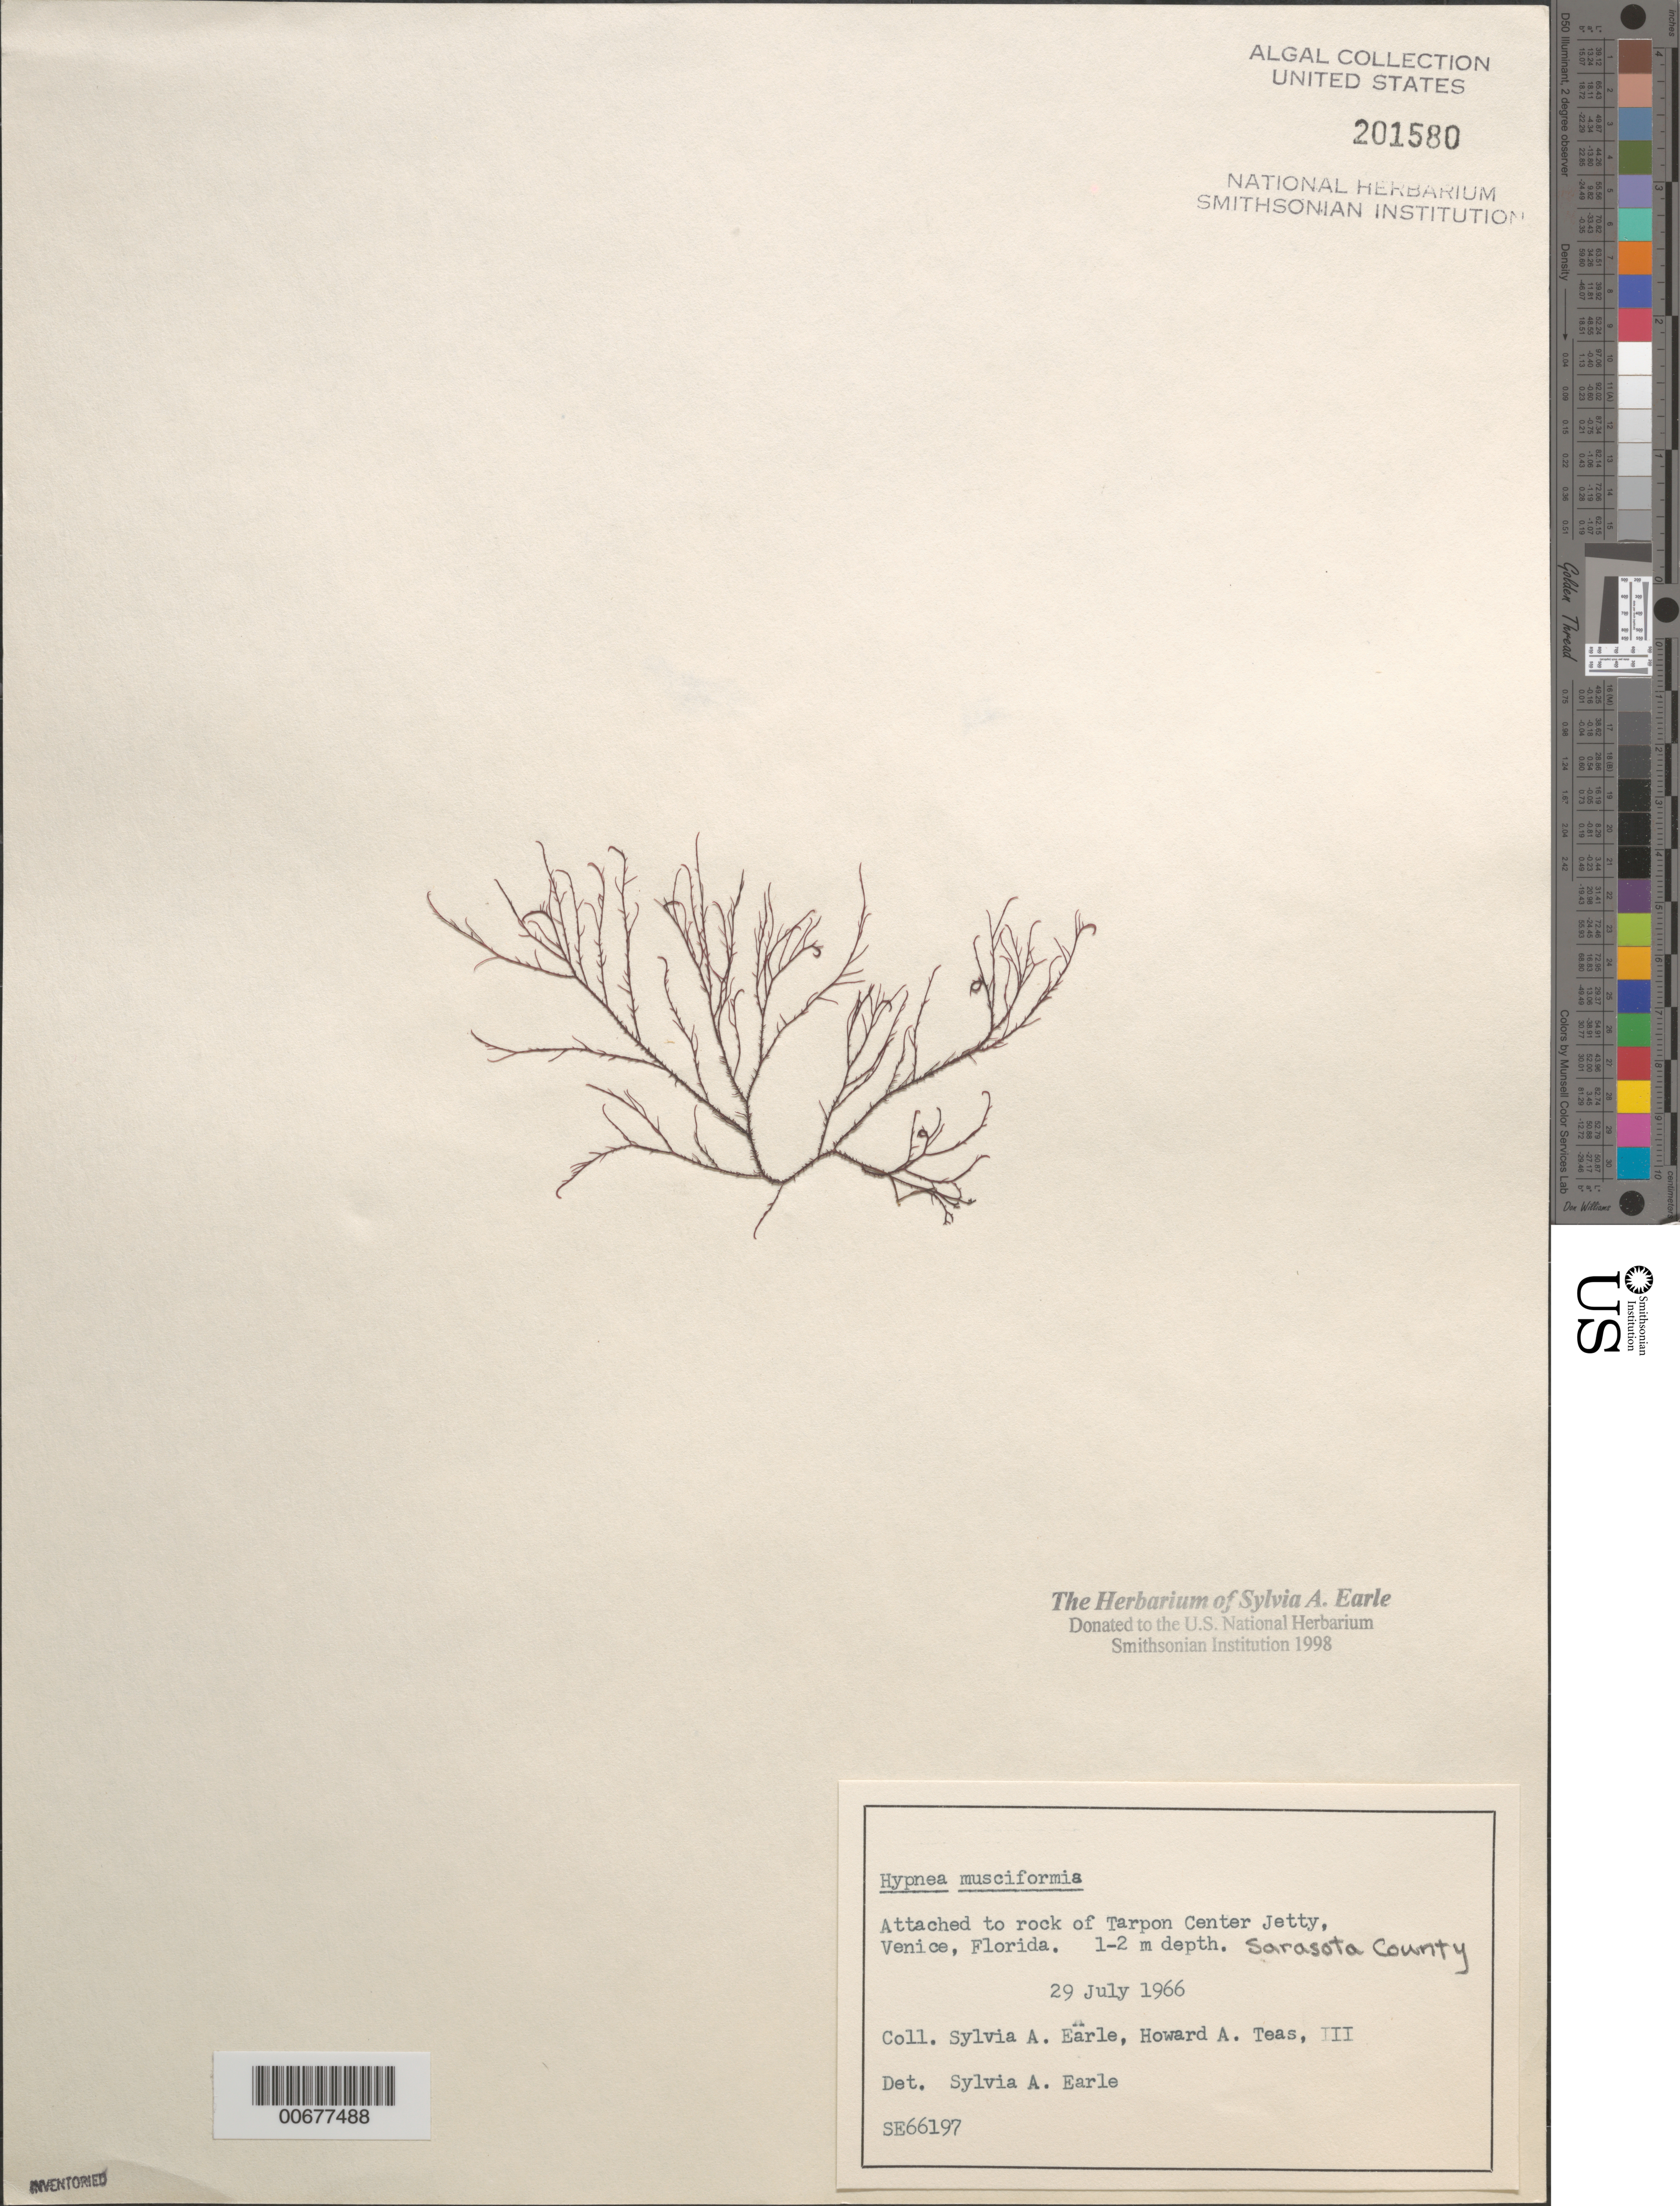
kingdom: Plantae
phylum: Rhodophyta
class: Florideophyceae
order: Gigartinales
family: Cystocloniaceae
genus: Hypnea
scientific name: Hypnea musciformis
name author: (Wulfen) J.V.Lamouroux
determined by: Earle, S. A.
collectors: S. A. Earle & H. Teas III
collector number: SE 66197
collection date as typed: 29 Jul 1966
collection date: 1966-07-29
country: United States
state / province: Florida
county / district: Sarasota County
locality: Tarpon Center jetty, Venice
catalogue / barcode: US 201580